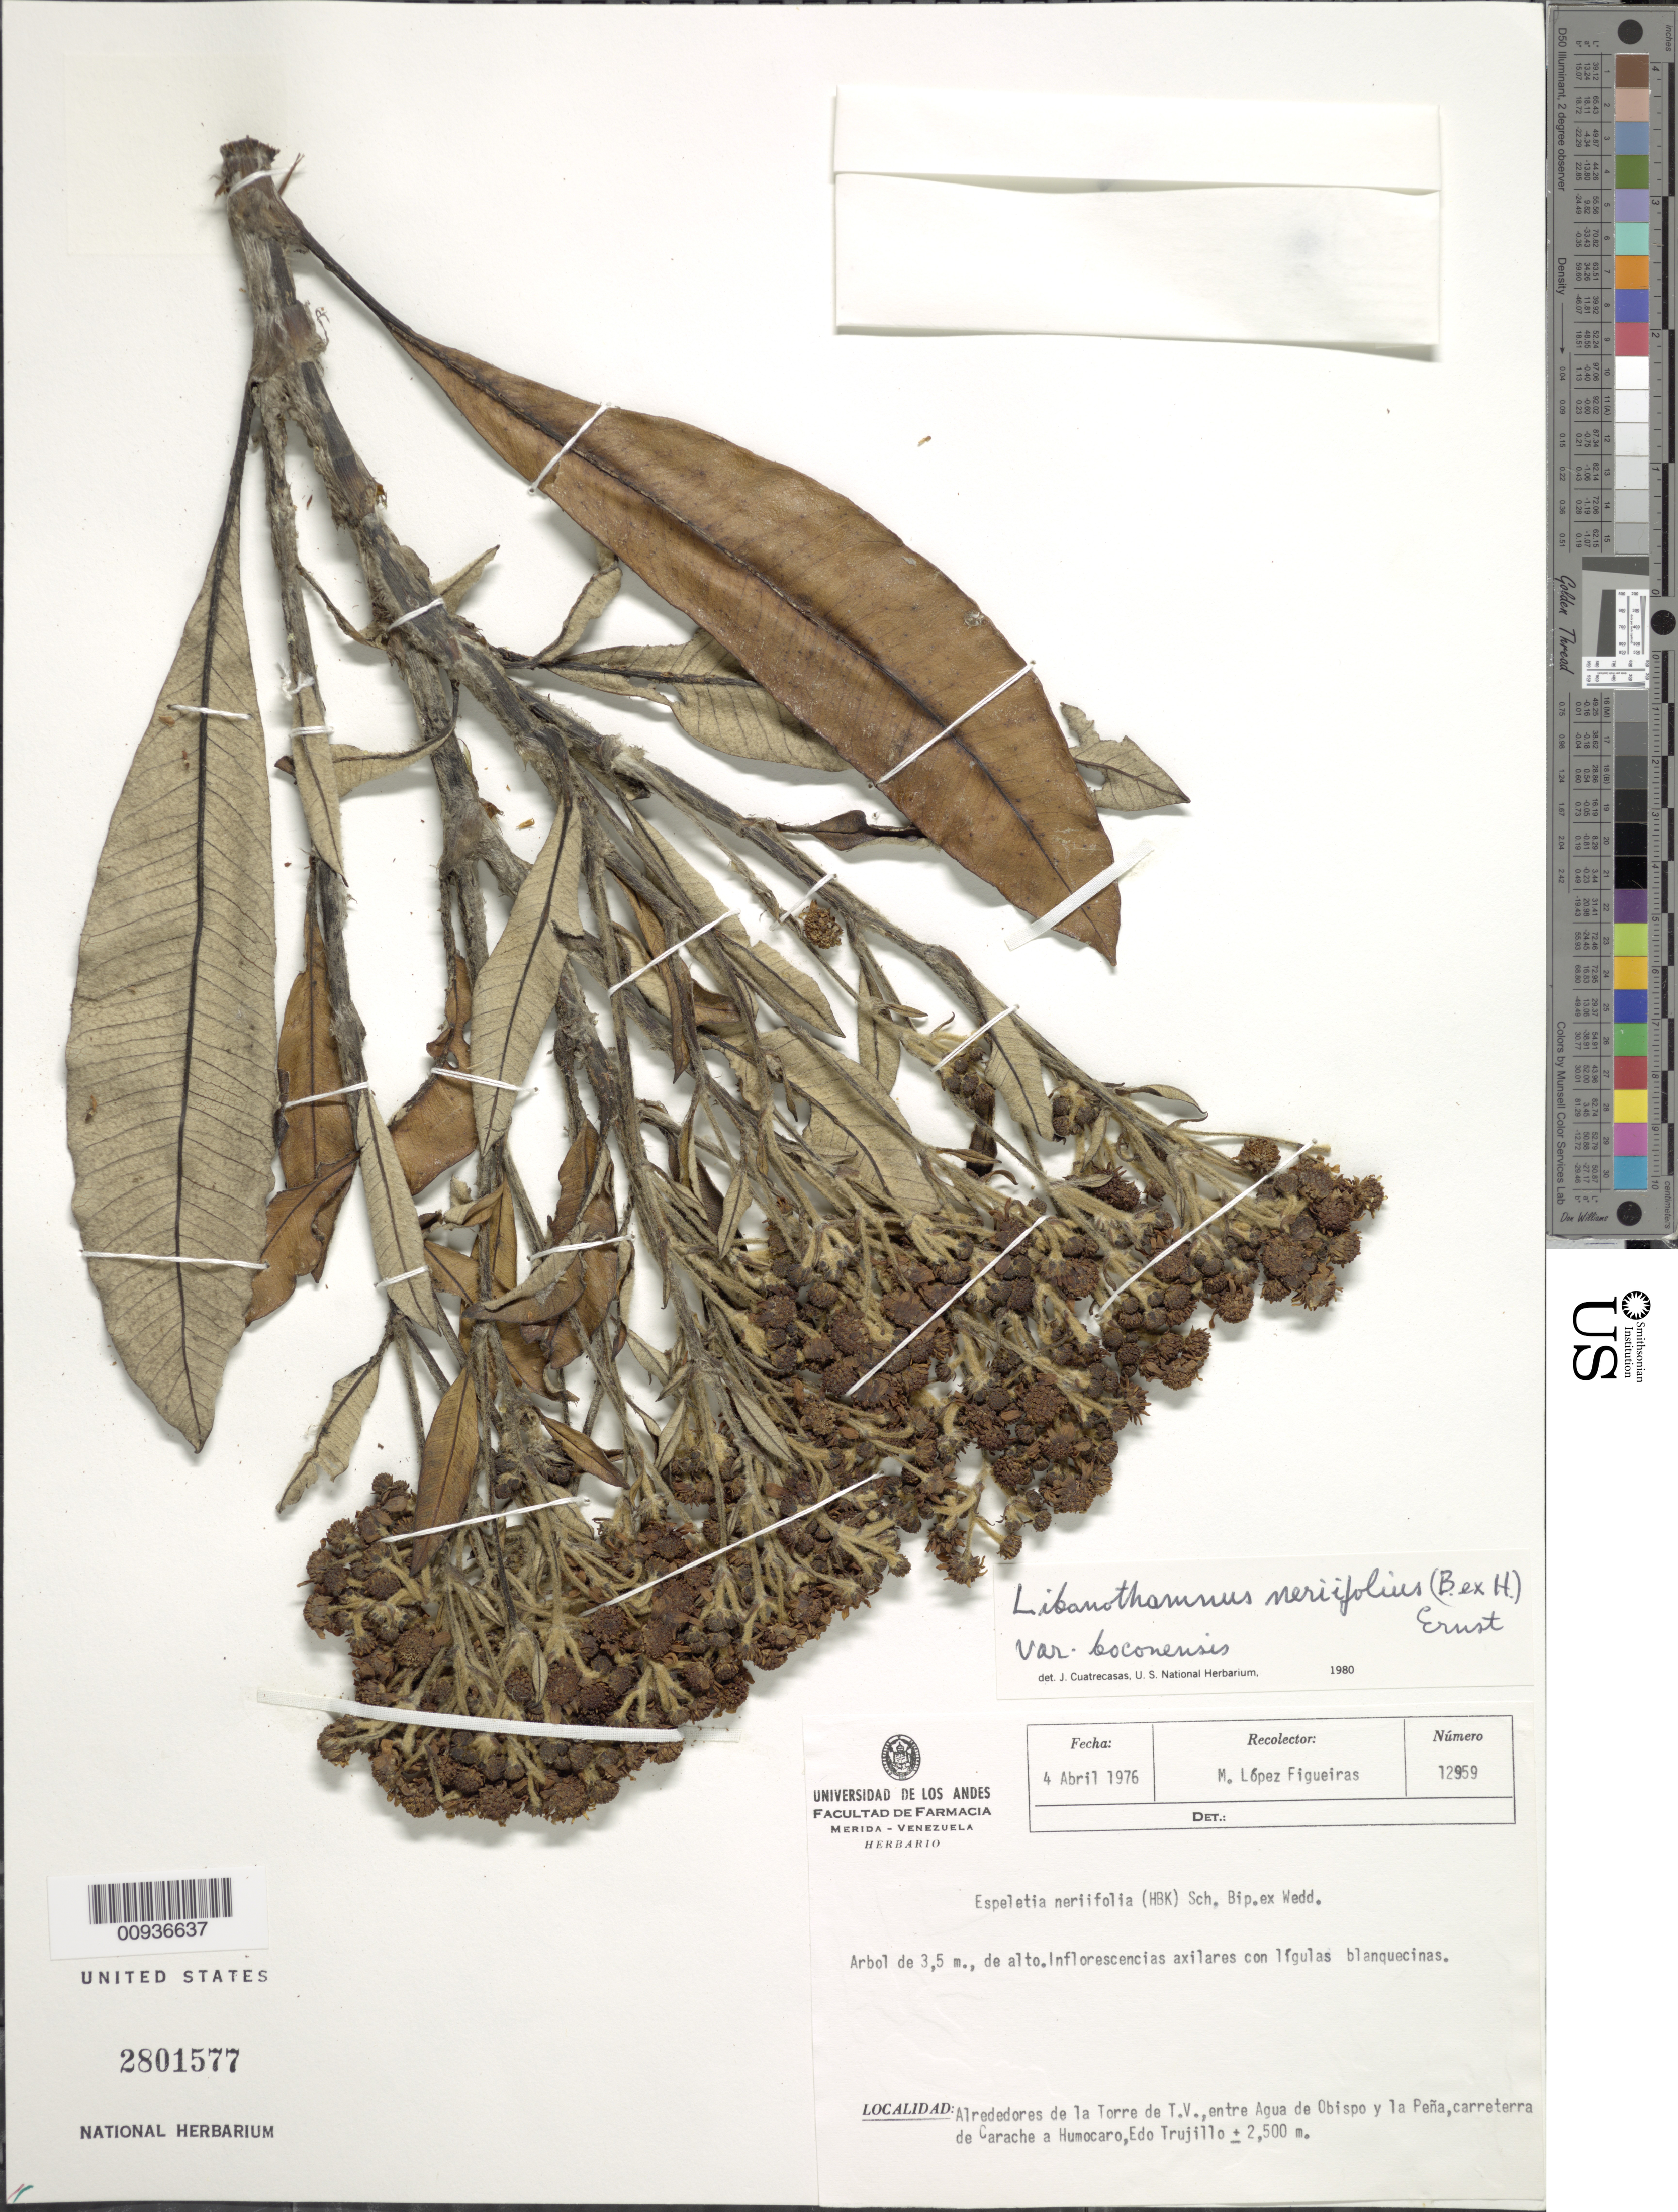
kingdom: Plantae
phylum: Tracheophyta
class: Magnoliopsida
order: Asterales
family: Asteraceae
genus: Libanothamnus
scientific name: Libanothamnus neriifolius var. boconensis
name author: Cuatrec.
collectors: M. López Figueiras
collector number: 12959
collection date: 1976-04-04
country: Venezuela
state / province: Trujillo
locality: Alrededores de la Torre de T.V., entre Agua de Obispo y la Peña, carretera de Carache a Humocaro.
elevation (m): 2500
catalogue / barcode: US 2801577